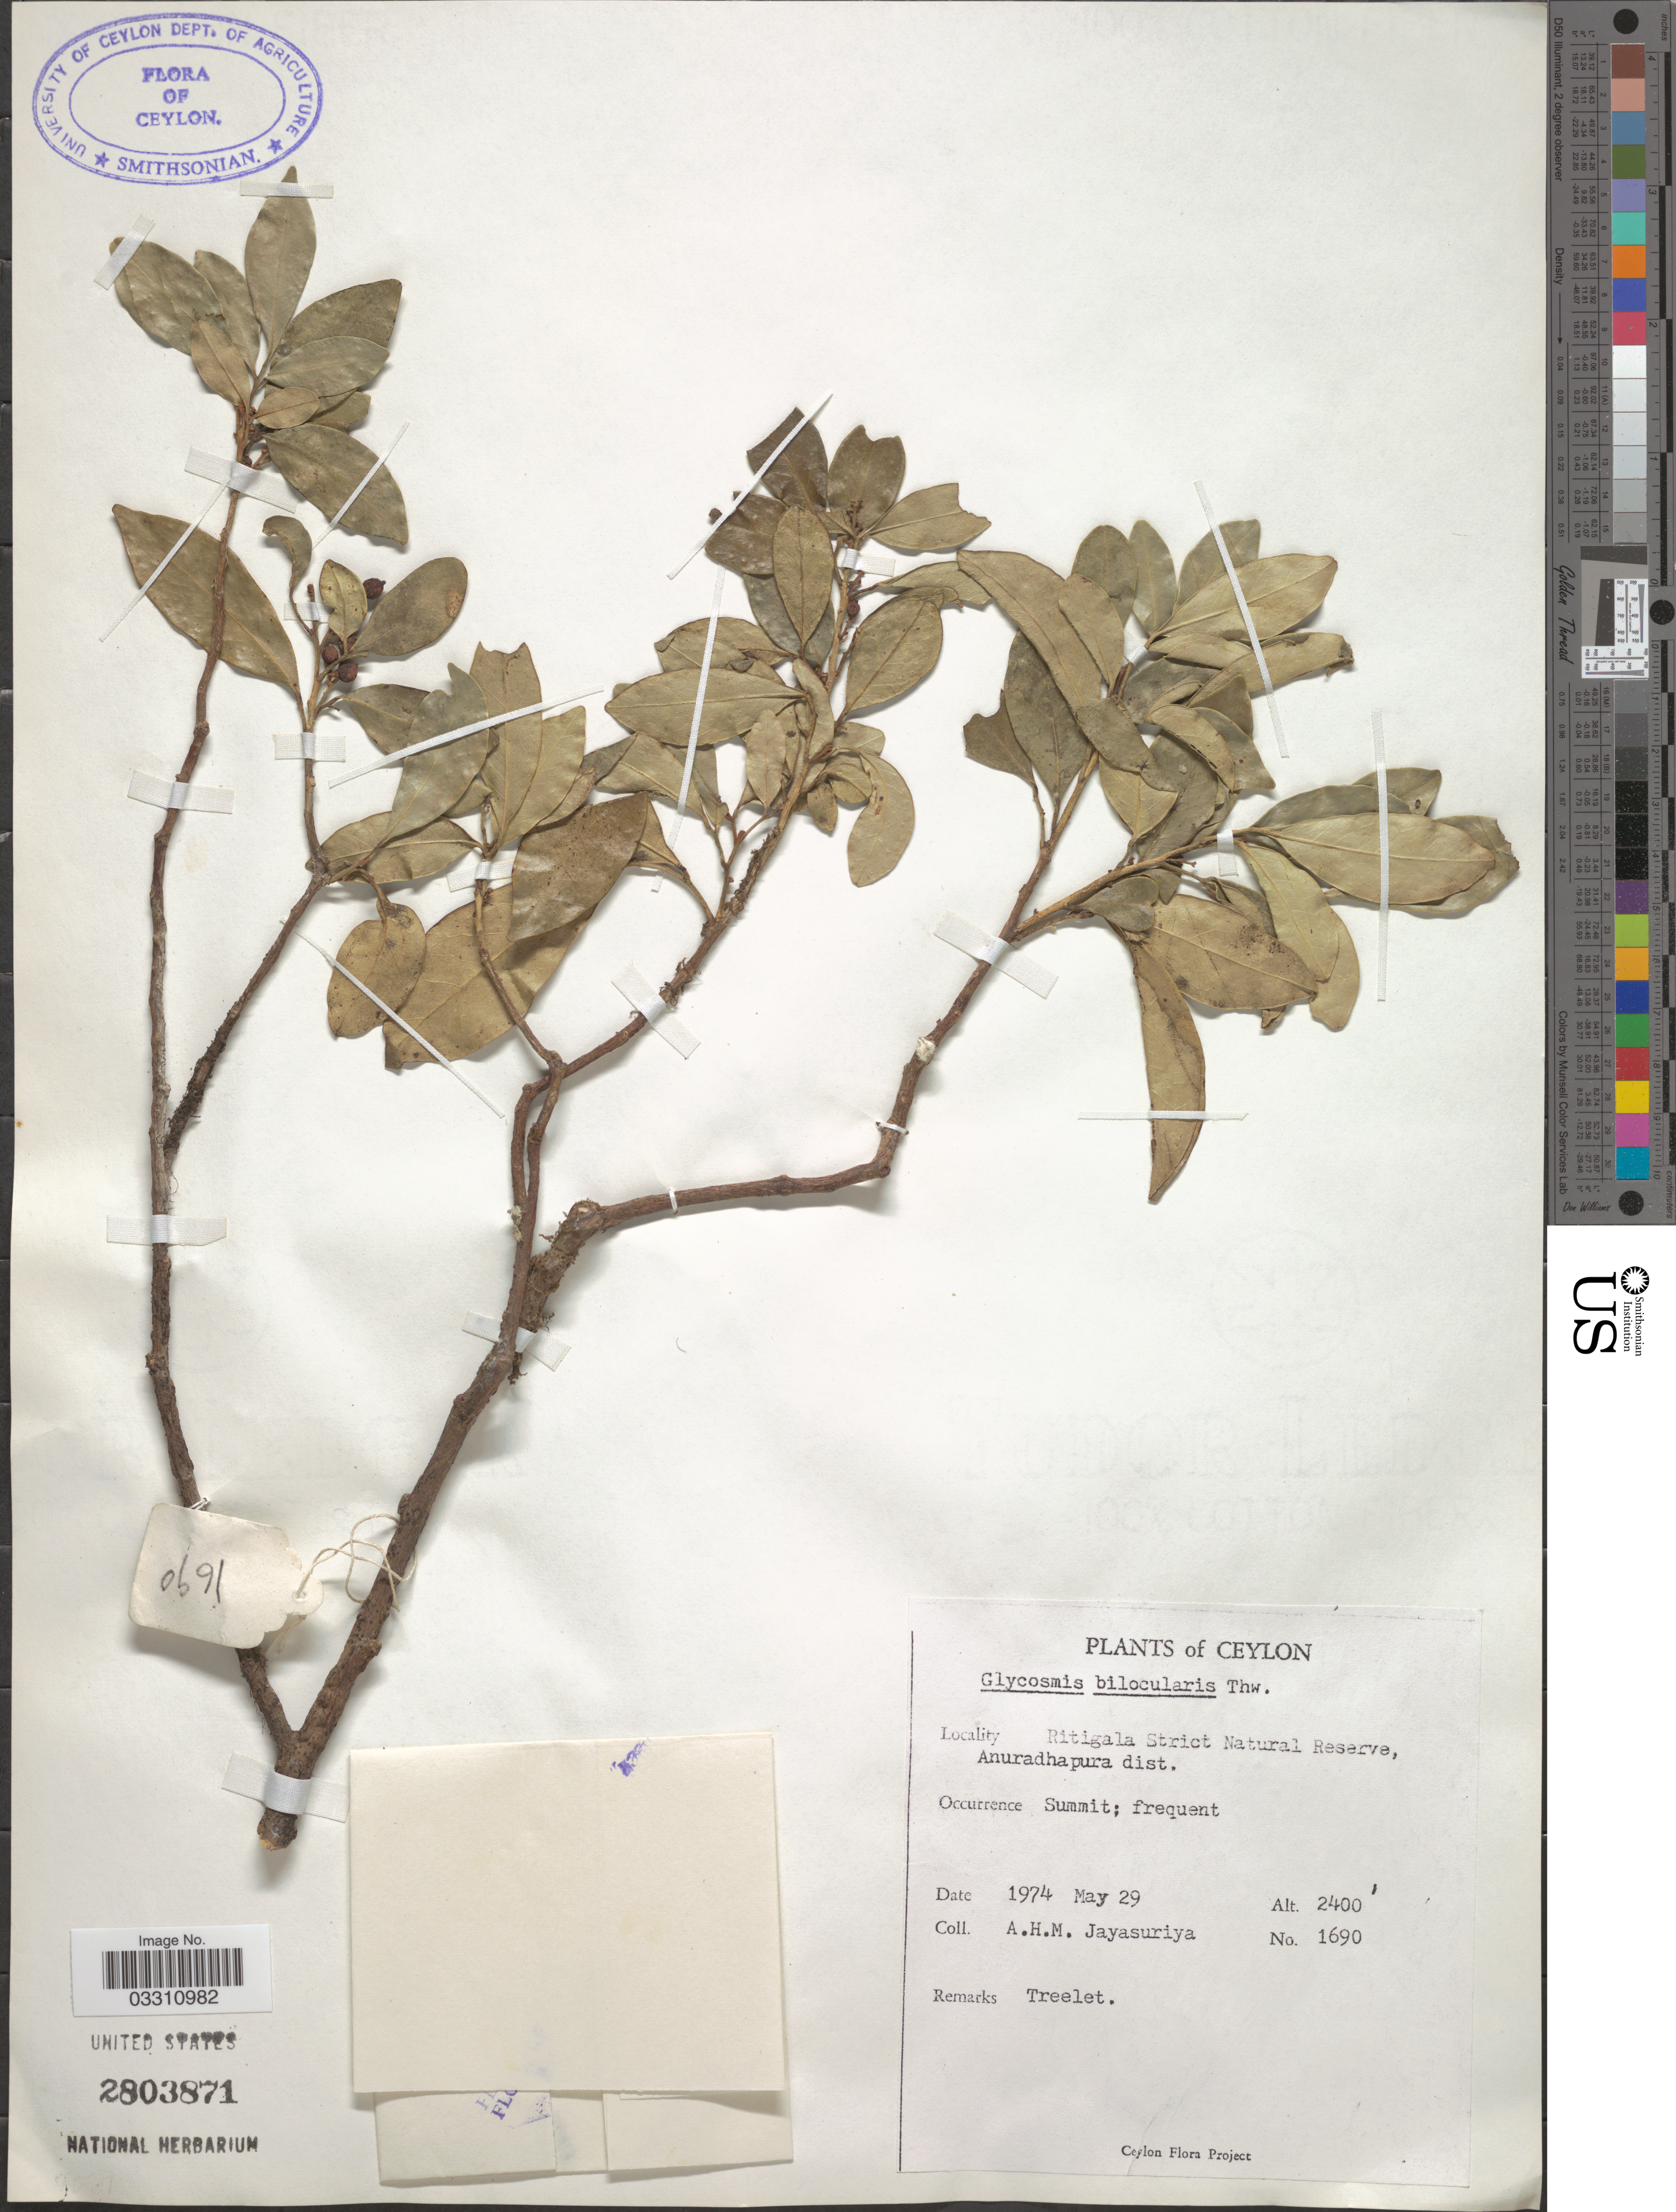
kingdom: Plantae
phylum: Tracheophyta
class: Magnoliopsida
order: Sapindales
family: Rutaceae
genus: Glycosmis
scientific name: Glycosmis angustifolia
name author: Lindl. ex Wight & Arn.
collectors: A. H. Jayasuriya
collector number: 1690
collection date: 1974-05-29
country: Sri Lanka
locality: Ceylon, Ritigala Strict Natural Reserve, Anuradhapura dist.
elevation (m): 732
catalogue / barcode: US 2803871